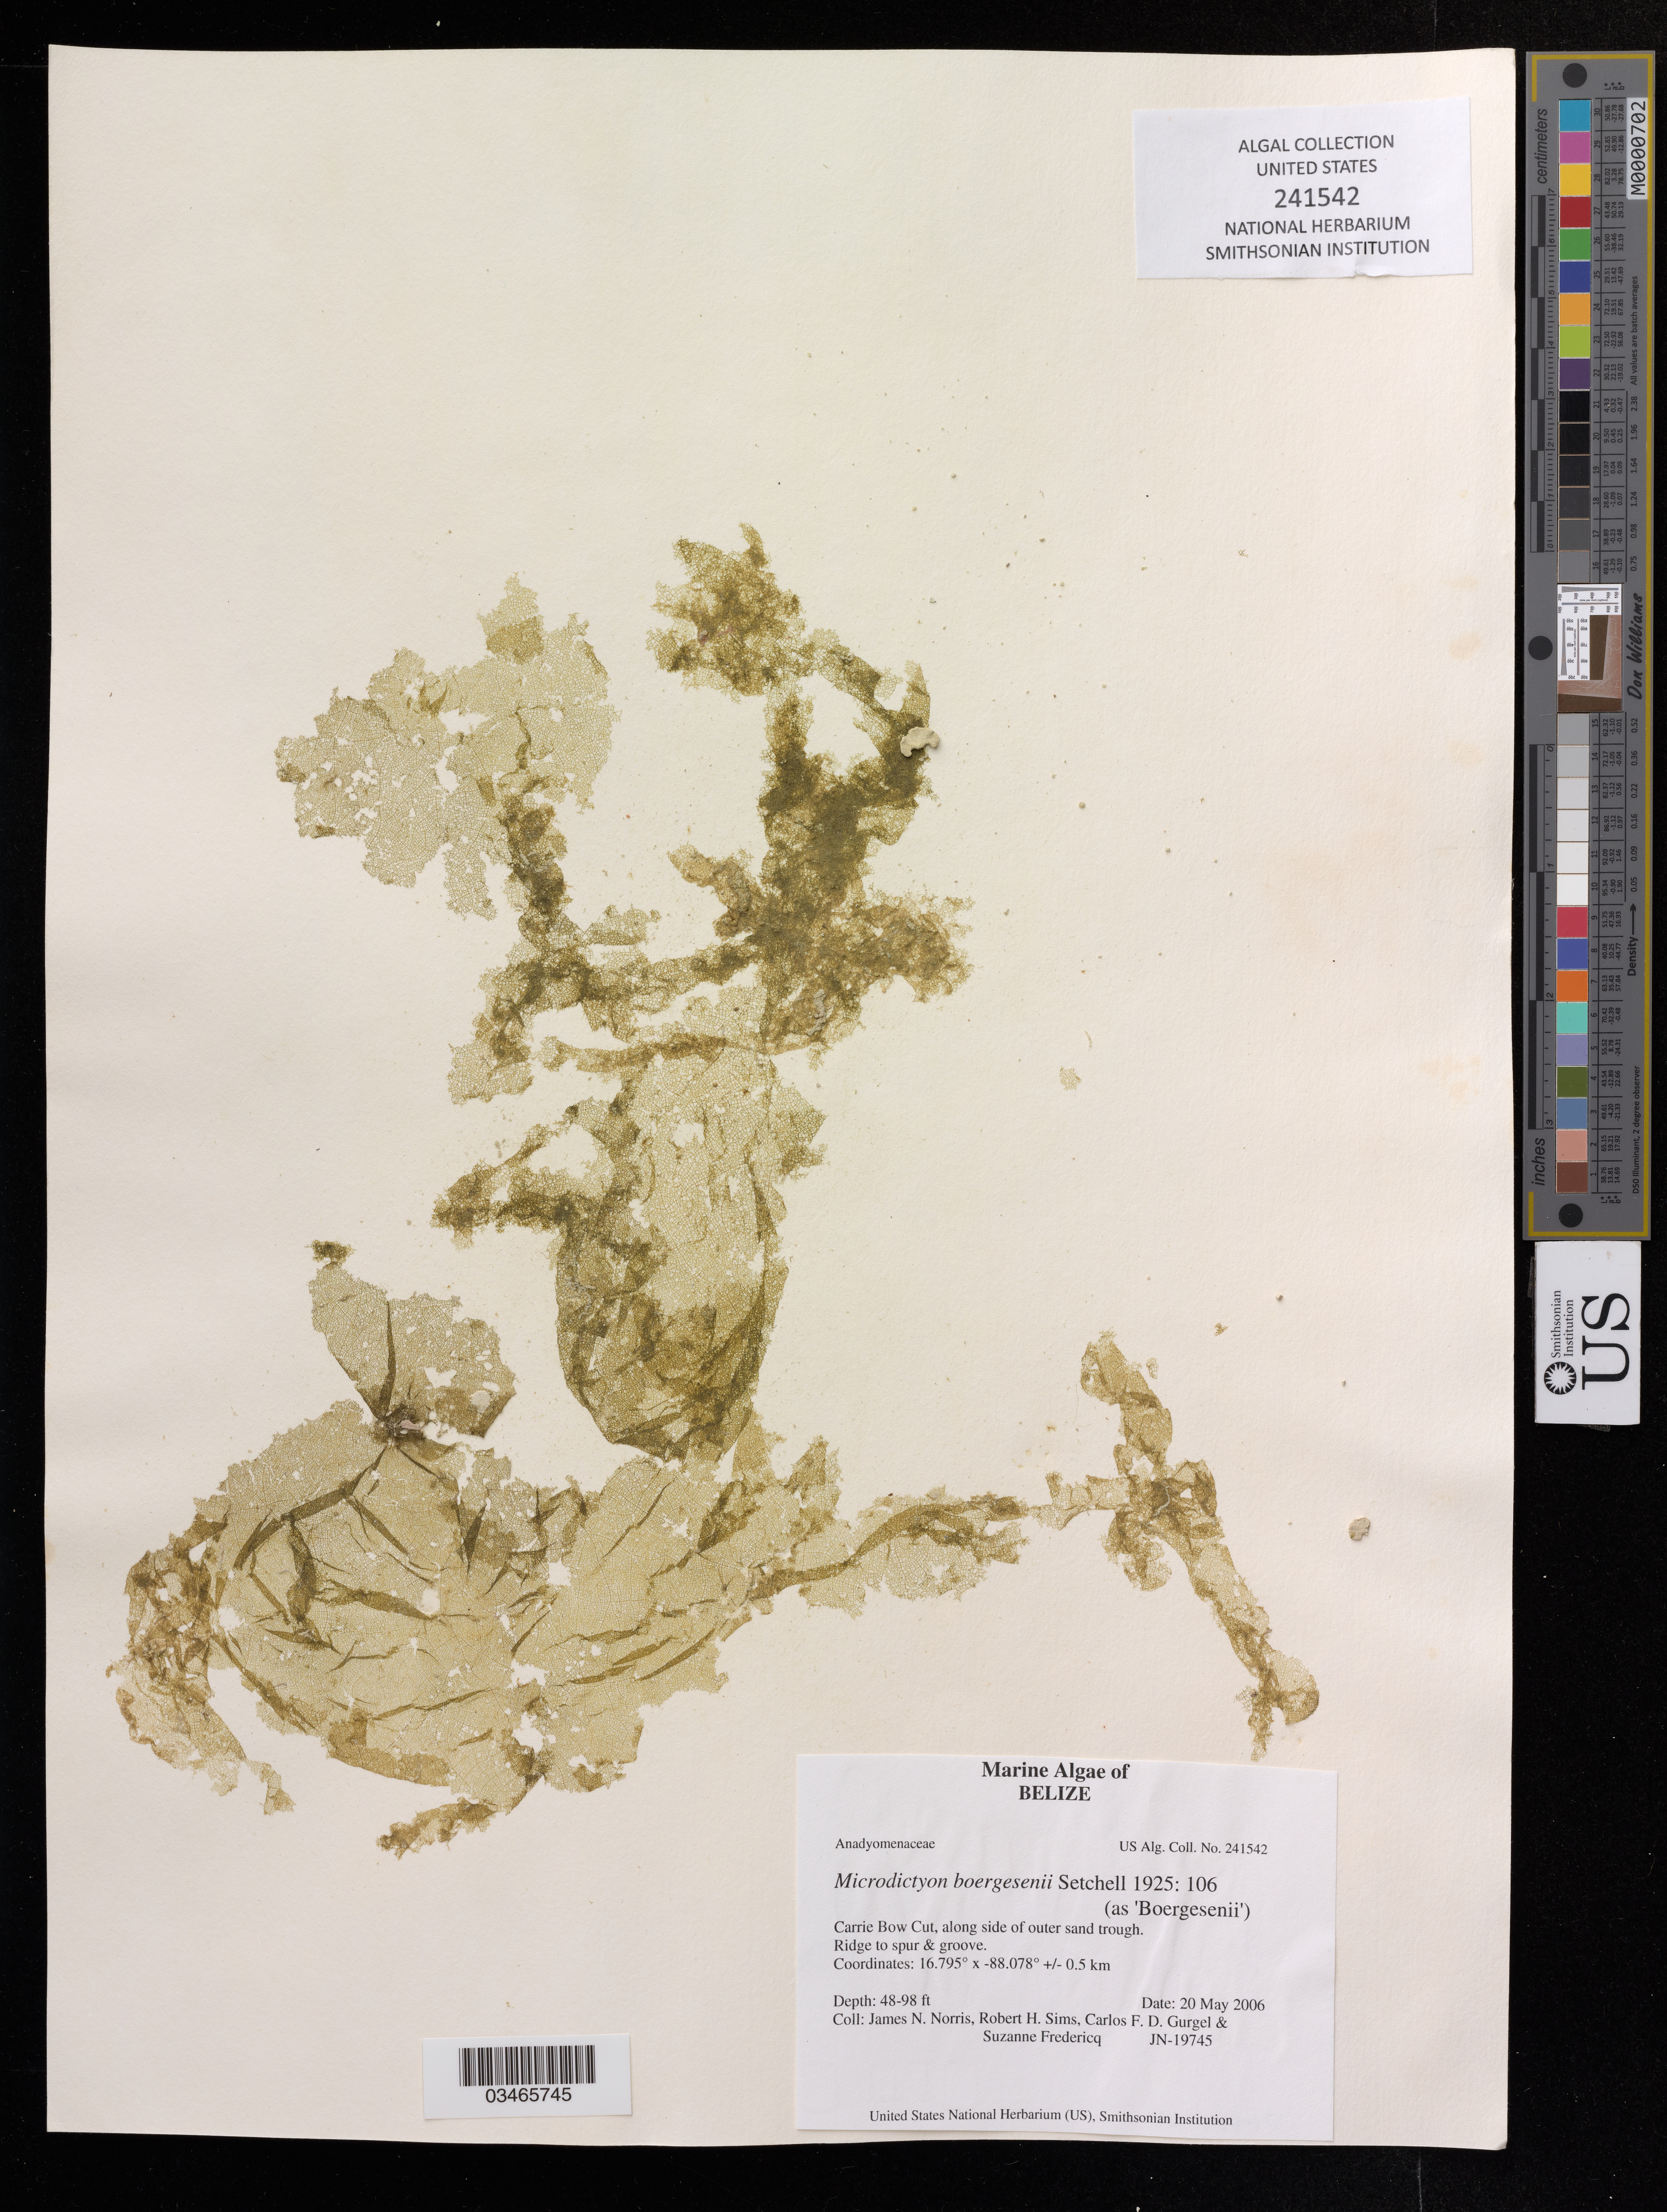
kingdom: Plantae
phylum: Chlorophyta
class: Ulvophyceae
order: Cladophorales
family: Anadyomenaceae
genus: Microdictyon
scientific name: Microdictyon boergesenii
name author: Setch.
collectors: J. Norris, R. H. Sims, C. Gurgel & S. Fredericq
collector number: JN-19745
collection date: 2006-05-20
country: Belize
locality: Carrie Bow Cut, along side of outer sand trough. Ridge to spur & groove.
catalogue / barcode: US 241542